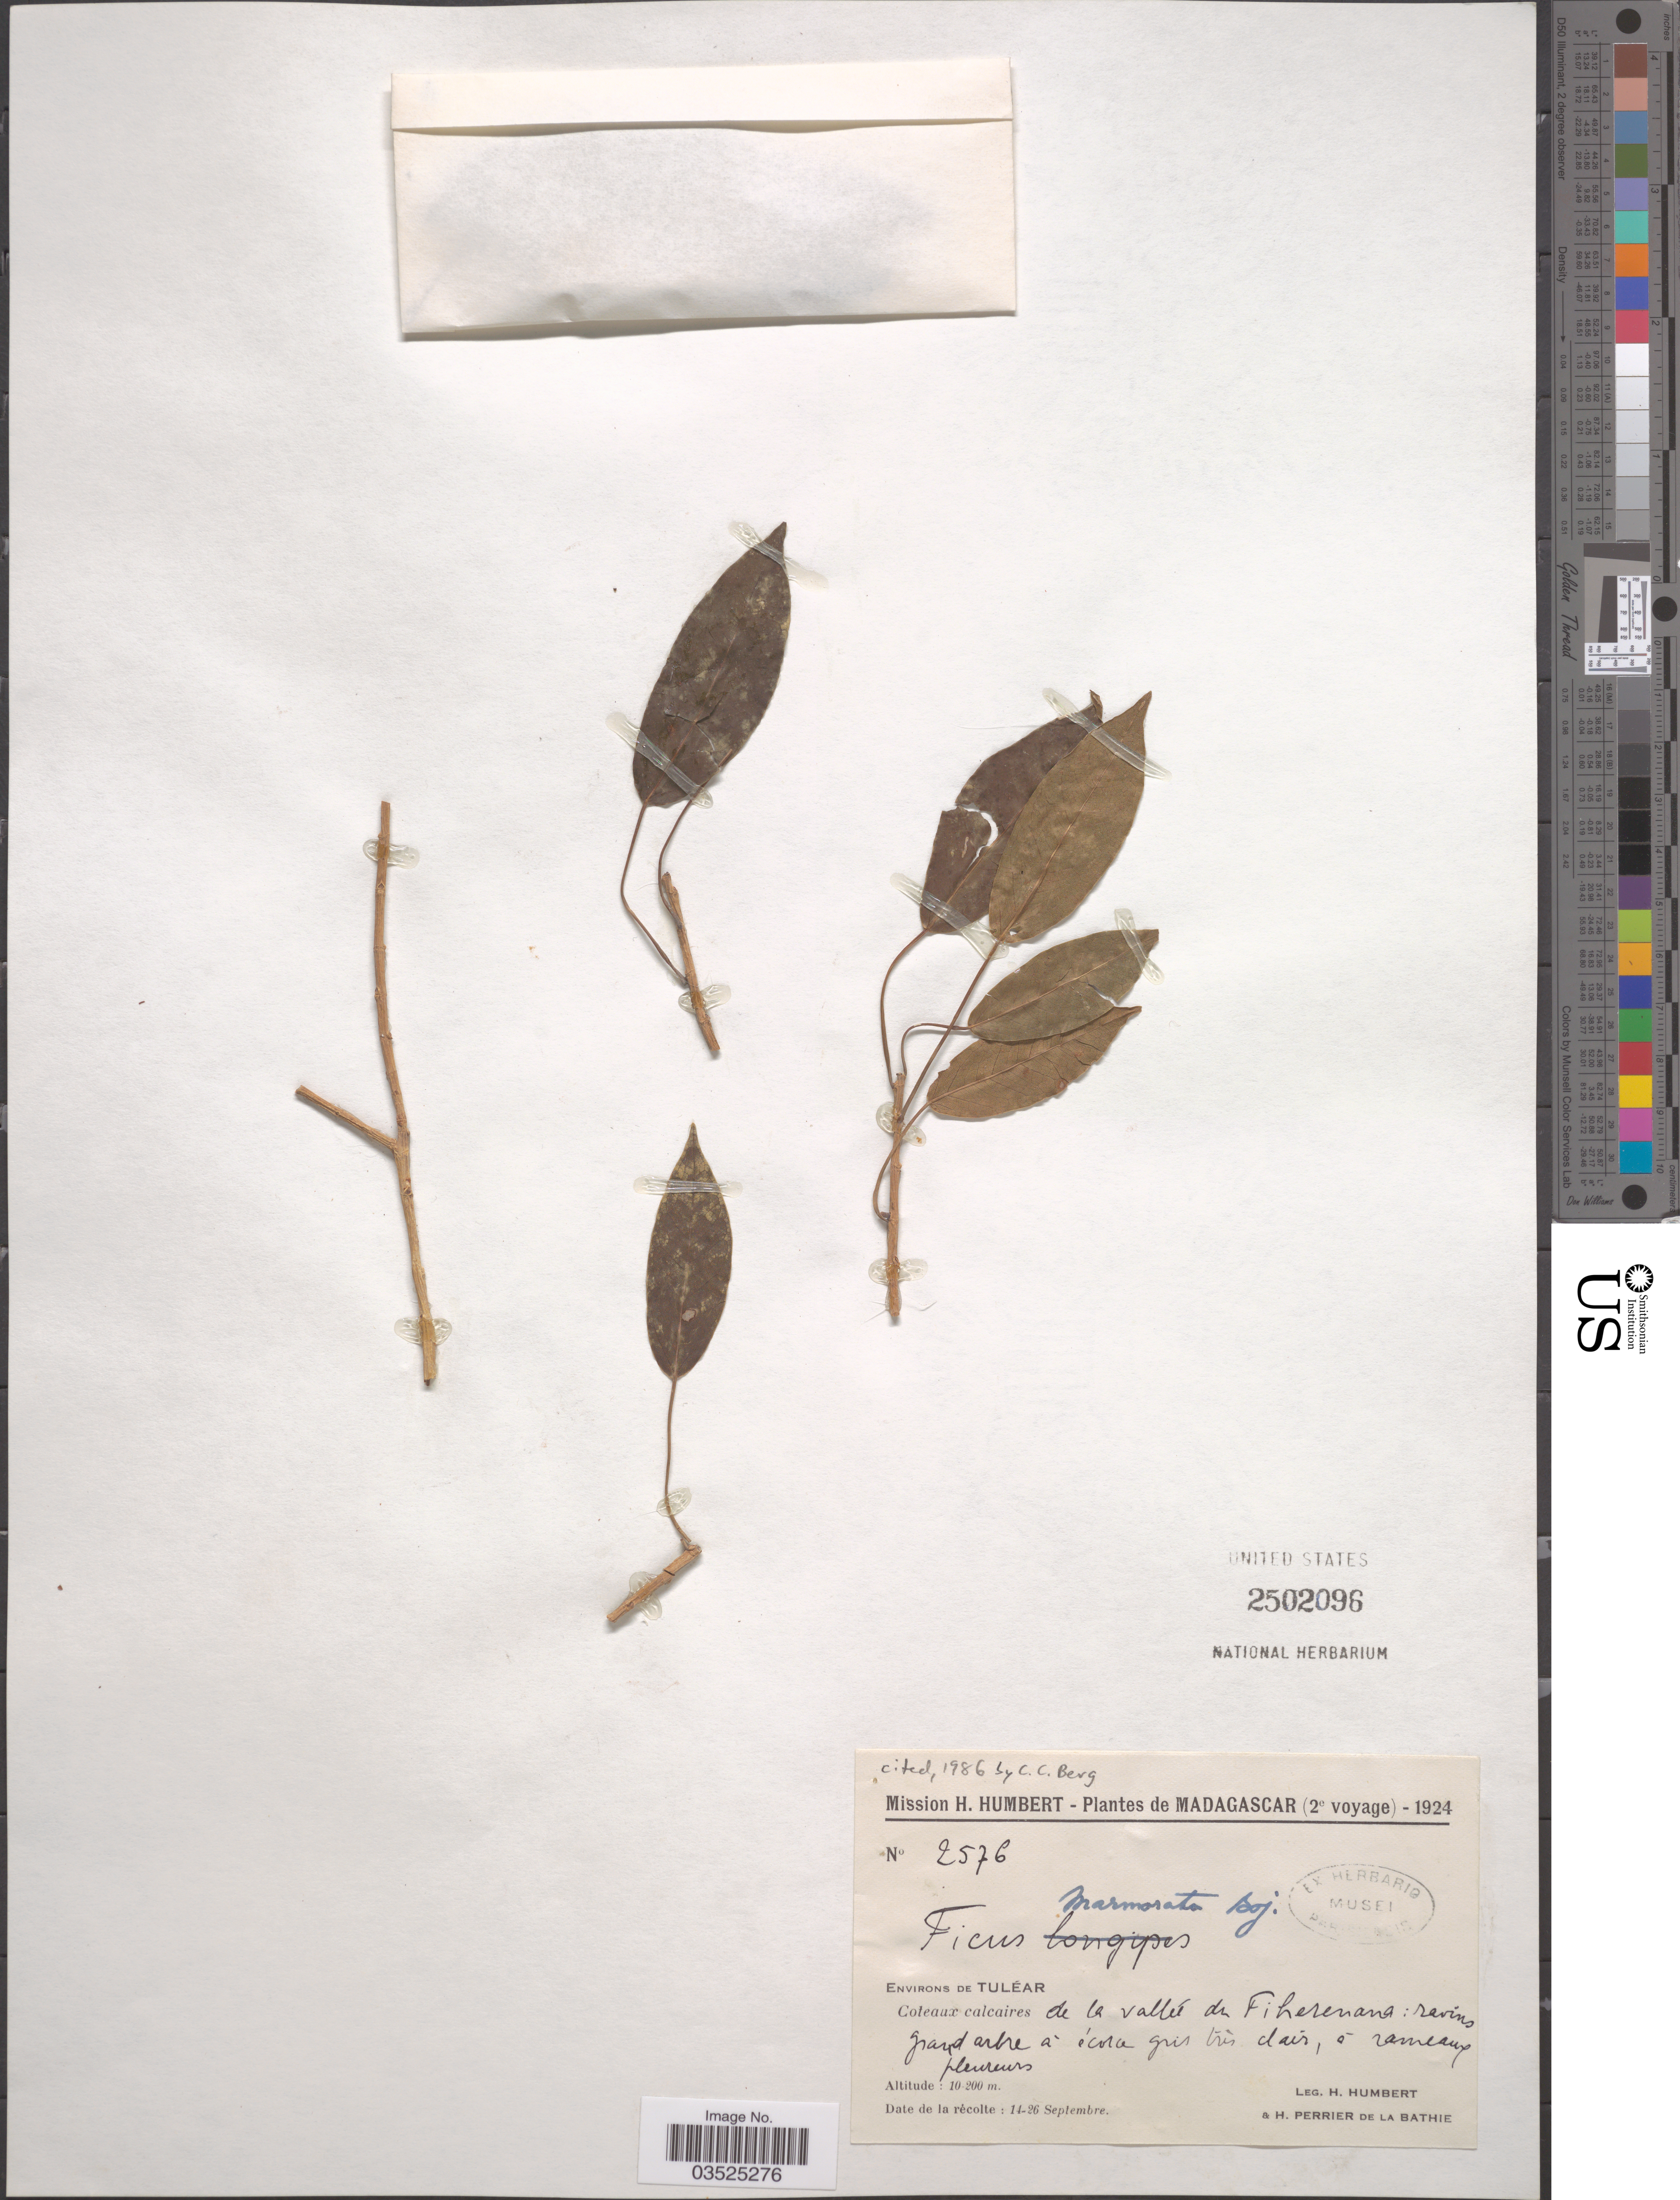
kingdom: Plantae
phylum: Tracheophyta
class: Magnoliopsida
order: Rosales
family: Moraceae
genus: Ficus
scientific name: Ficus marmorata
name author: Baker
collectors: H. Humbert & H. Perrier de la Bâthie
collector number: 2576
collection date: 1924-09-14/1924-09-26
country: Madagascar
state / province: Atsimo-Andrefana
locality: Environs de Tuléar. Coteaux calcaires de la Vallée de Fiherenana.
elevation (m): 10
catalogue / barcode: US 2502096